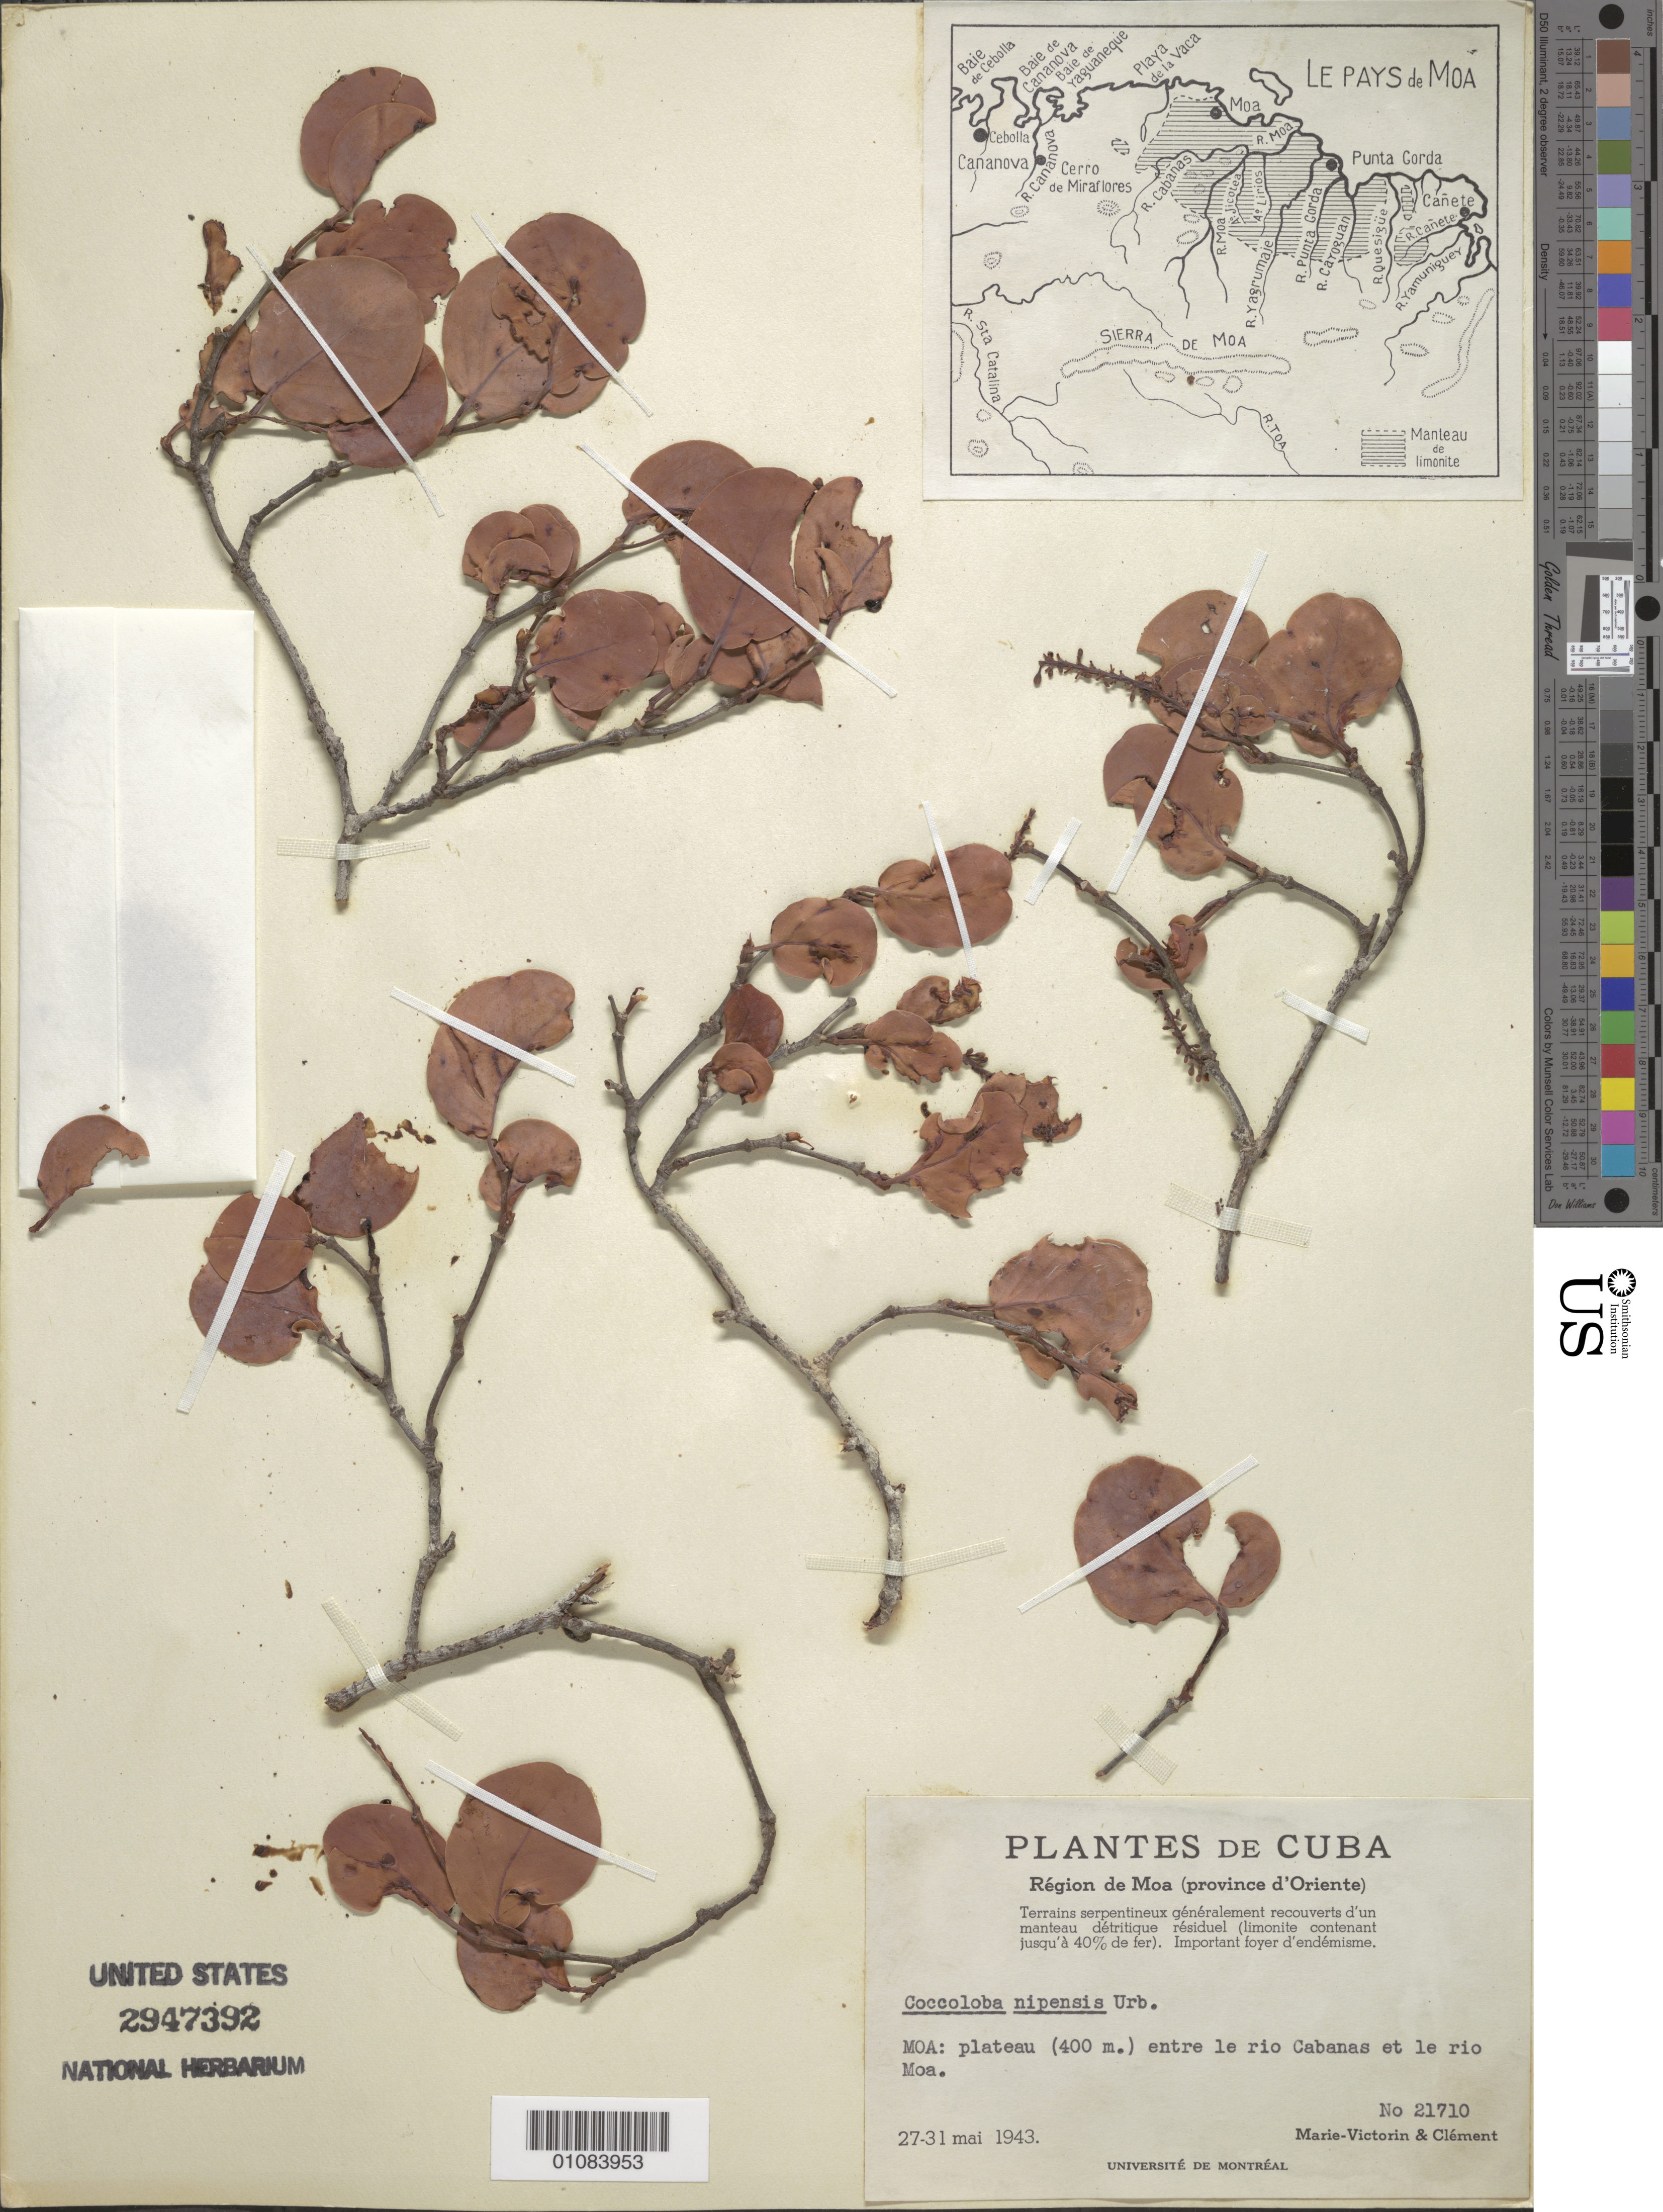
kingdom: Plantae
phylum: Tracheophyta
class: Magnoliopsida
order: Caryophyllales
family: Polygonaceae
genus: Coccoloba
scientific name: Coccoloba nipensis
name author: Urb.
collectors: F. Victorin & -- Clemente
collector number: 21710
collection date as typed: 27 May 1943 to 31 May 1943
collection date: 1943-05-27/1943-05-31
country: Cuba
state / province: Holguín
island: Cuba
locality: Oriente: Moa: plateu entre le rio Cabanas et le rio Moa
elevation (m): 400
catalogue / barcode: US 2947392